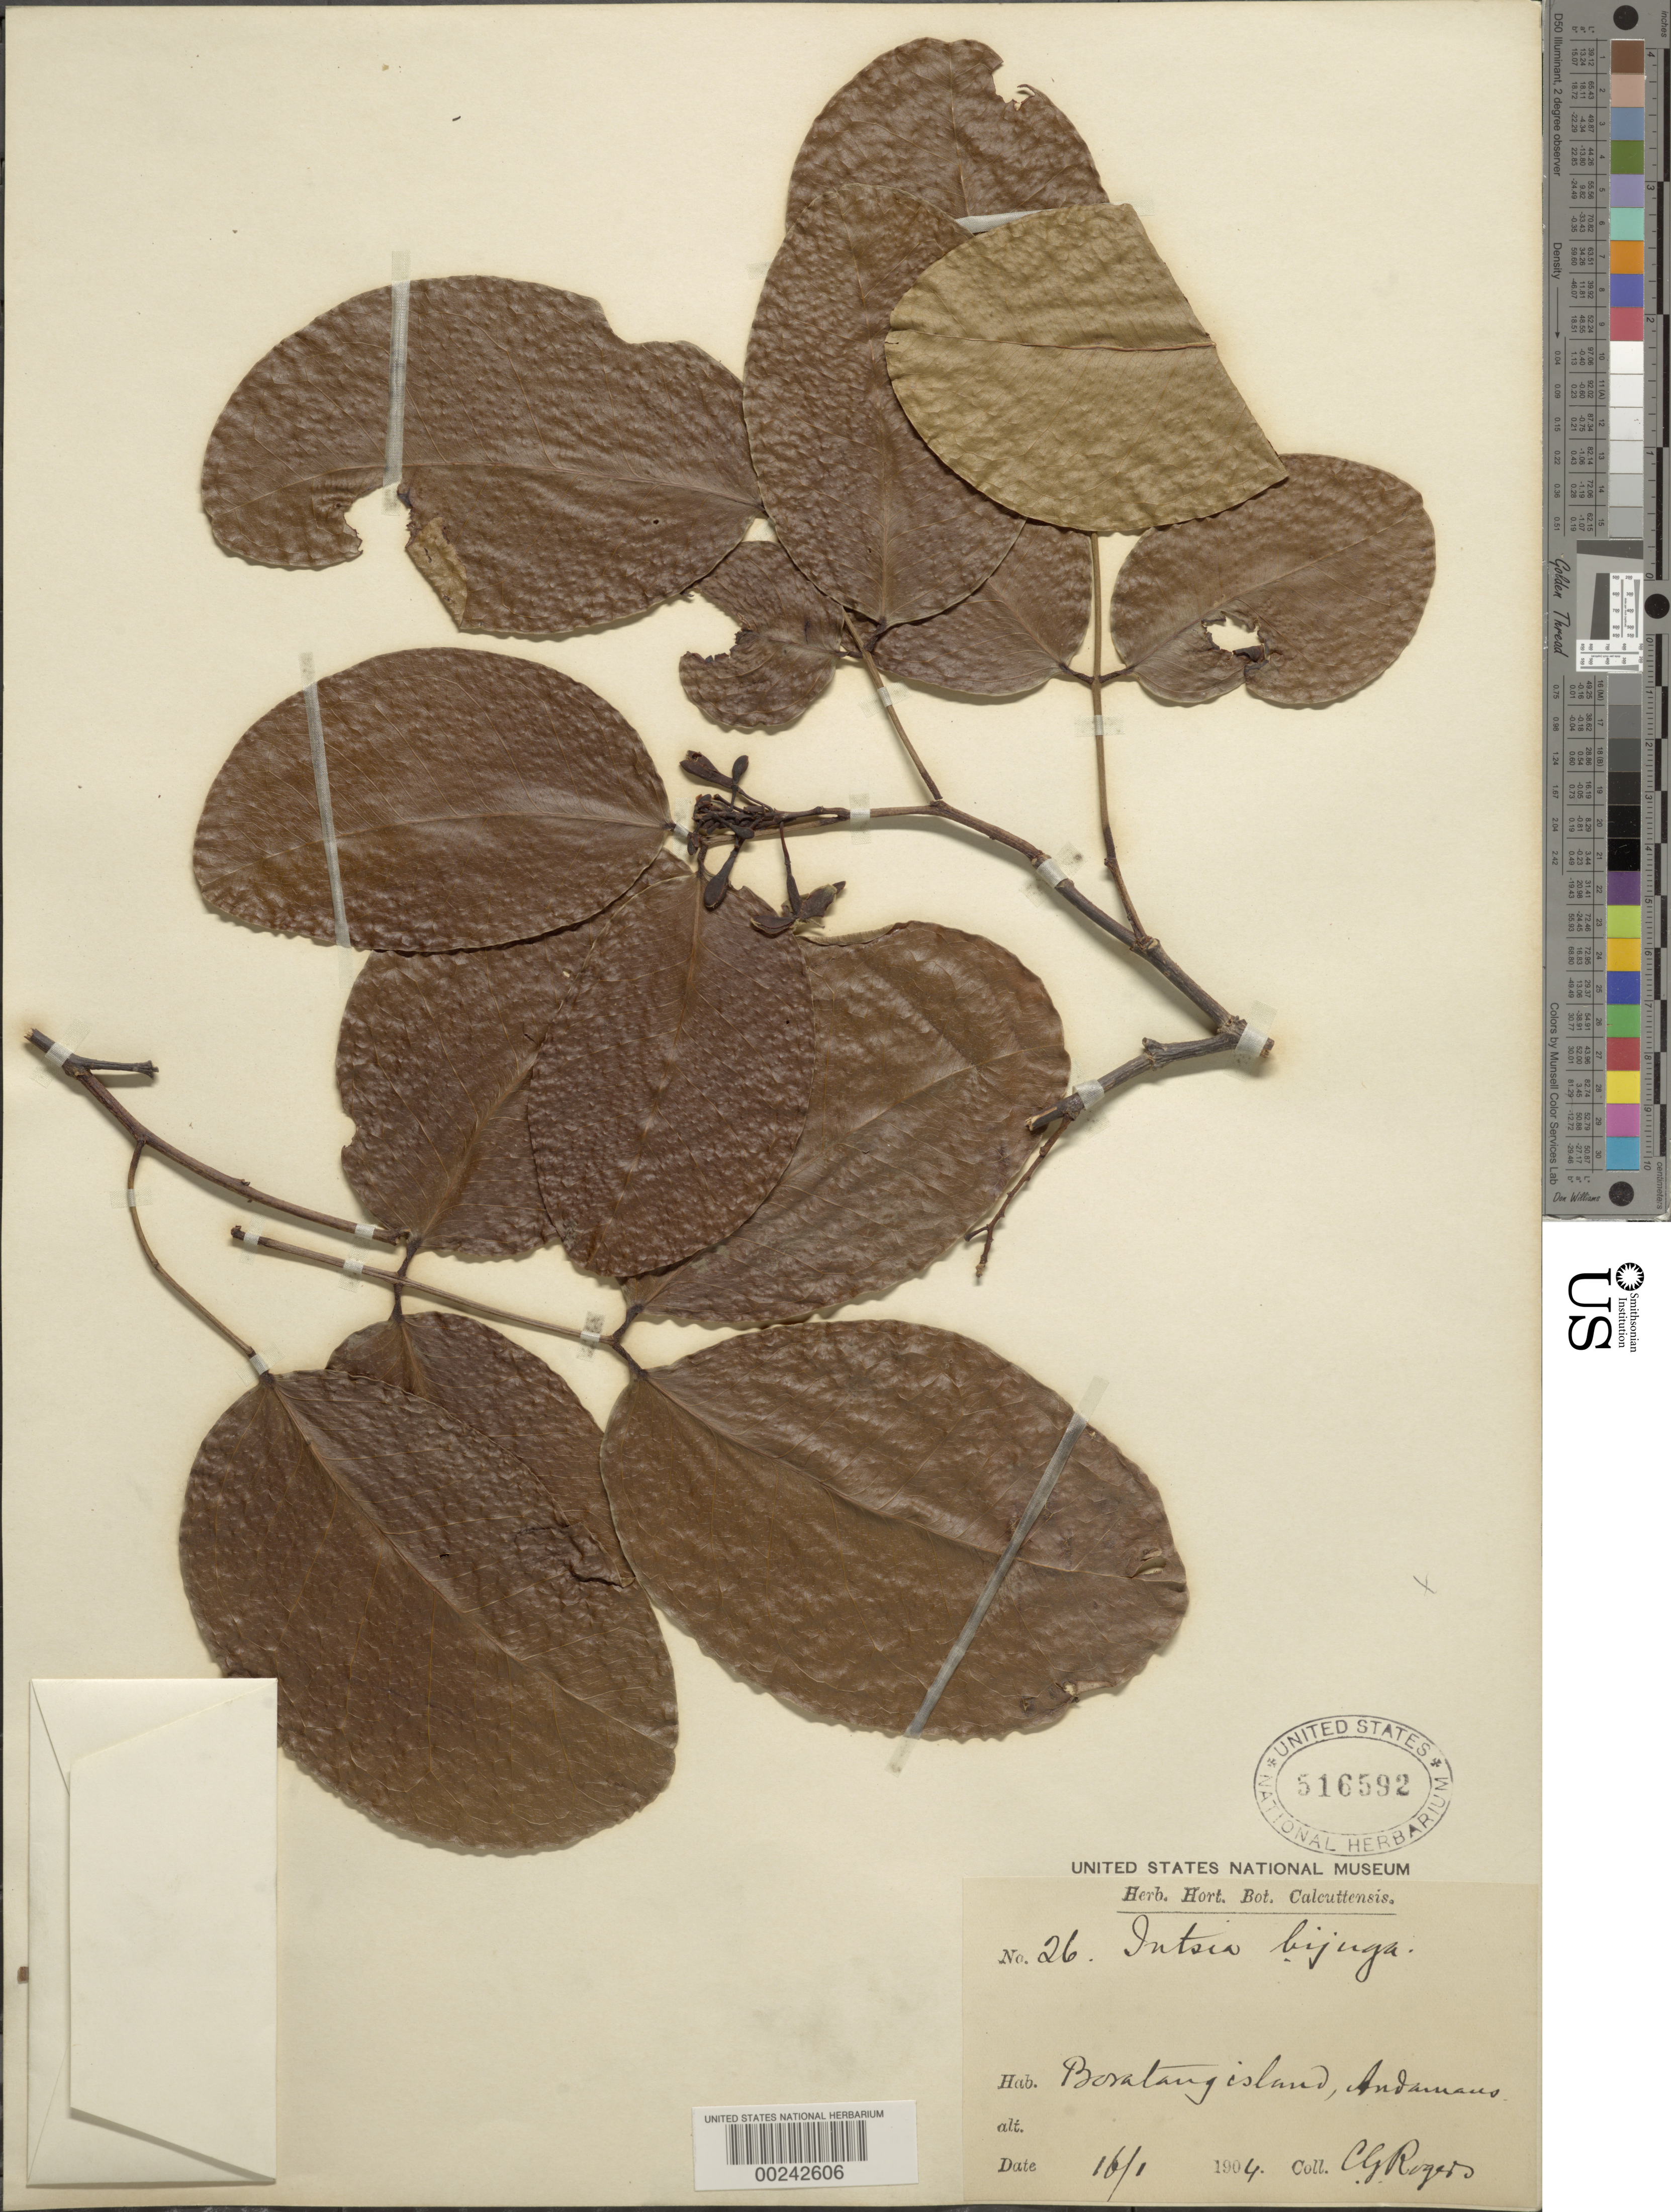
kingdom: Plantae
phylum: Tracheophyta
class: Magnoliopsida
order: Fabales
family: Fabaceae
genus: Intsia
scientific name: Intsia bijuga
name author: (Colebr.) Kuntze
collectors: C. Rogers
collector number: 26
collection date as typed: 10 Jan 1904 or 01 Oct 1904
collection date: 1904-01-10 or 1904-10-01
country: India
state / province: Andaman and Nicobar Islands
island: Baratang [Boratang]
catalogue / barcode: US 516592